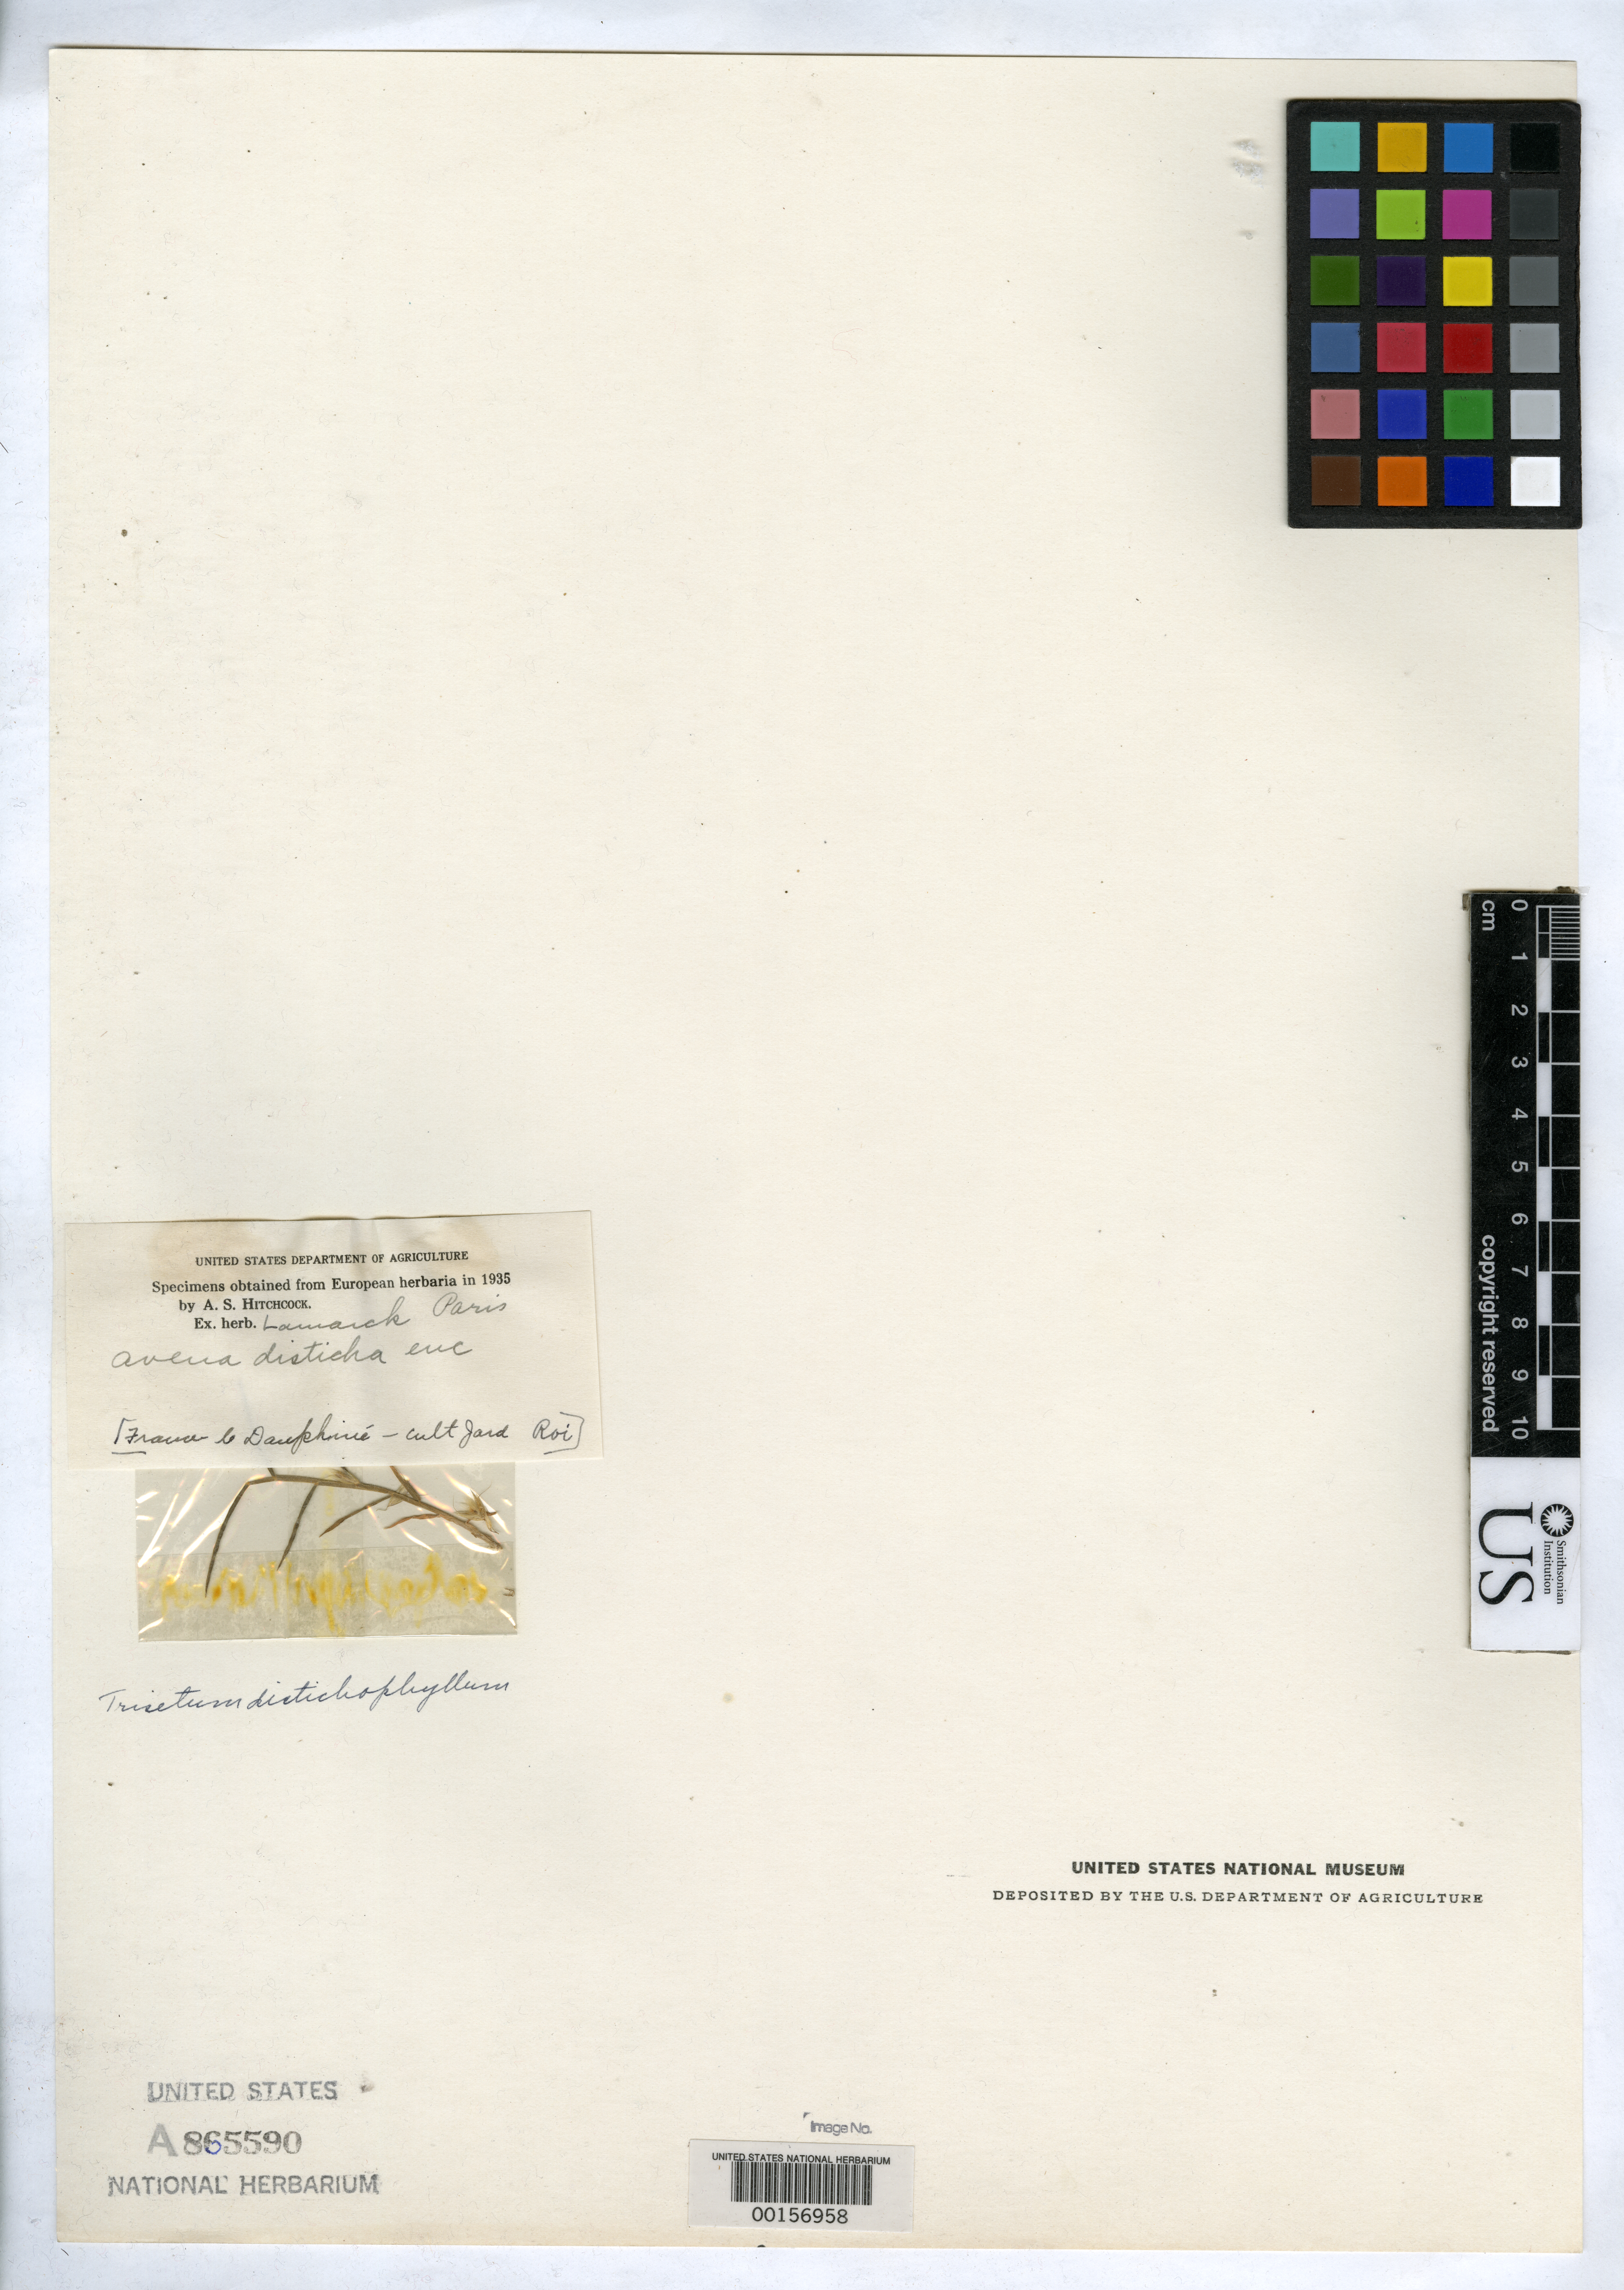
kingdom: Plantae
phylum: Tracheophyta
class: Liliopsida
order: Poales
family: Poaceae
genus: Avena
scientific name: Avena disticha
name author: Lam.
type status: Type Fragment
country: France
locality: Le Dauphine, on la cultive au Jardin du Roi.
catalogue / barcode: US 865590A